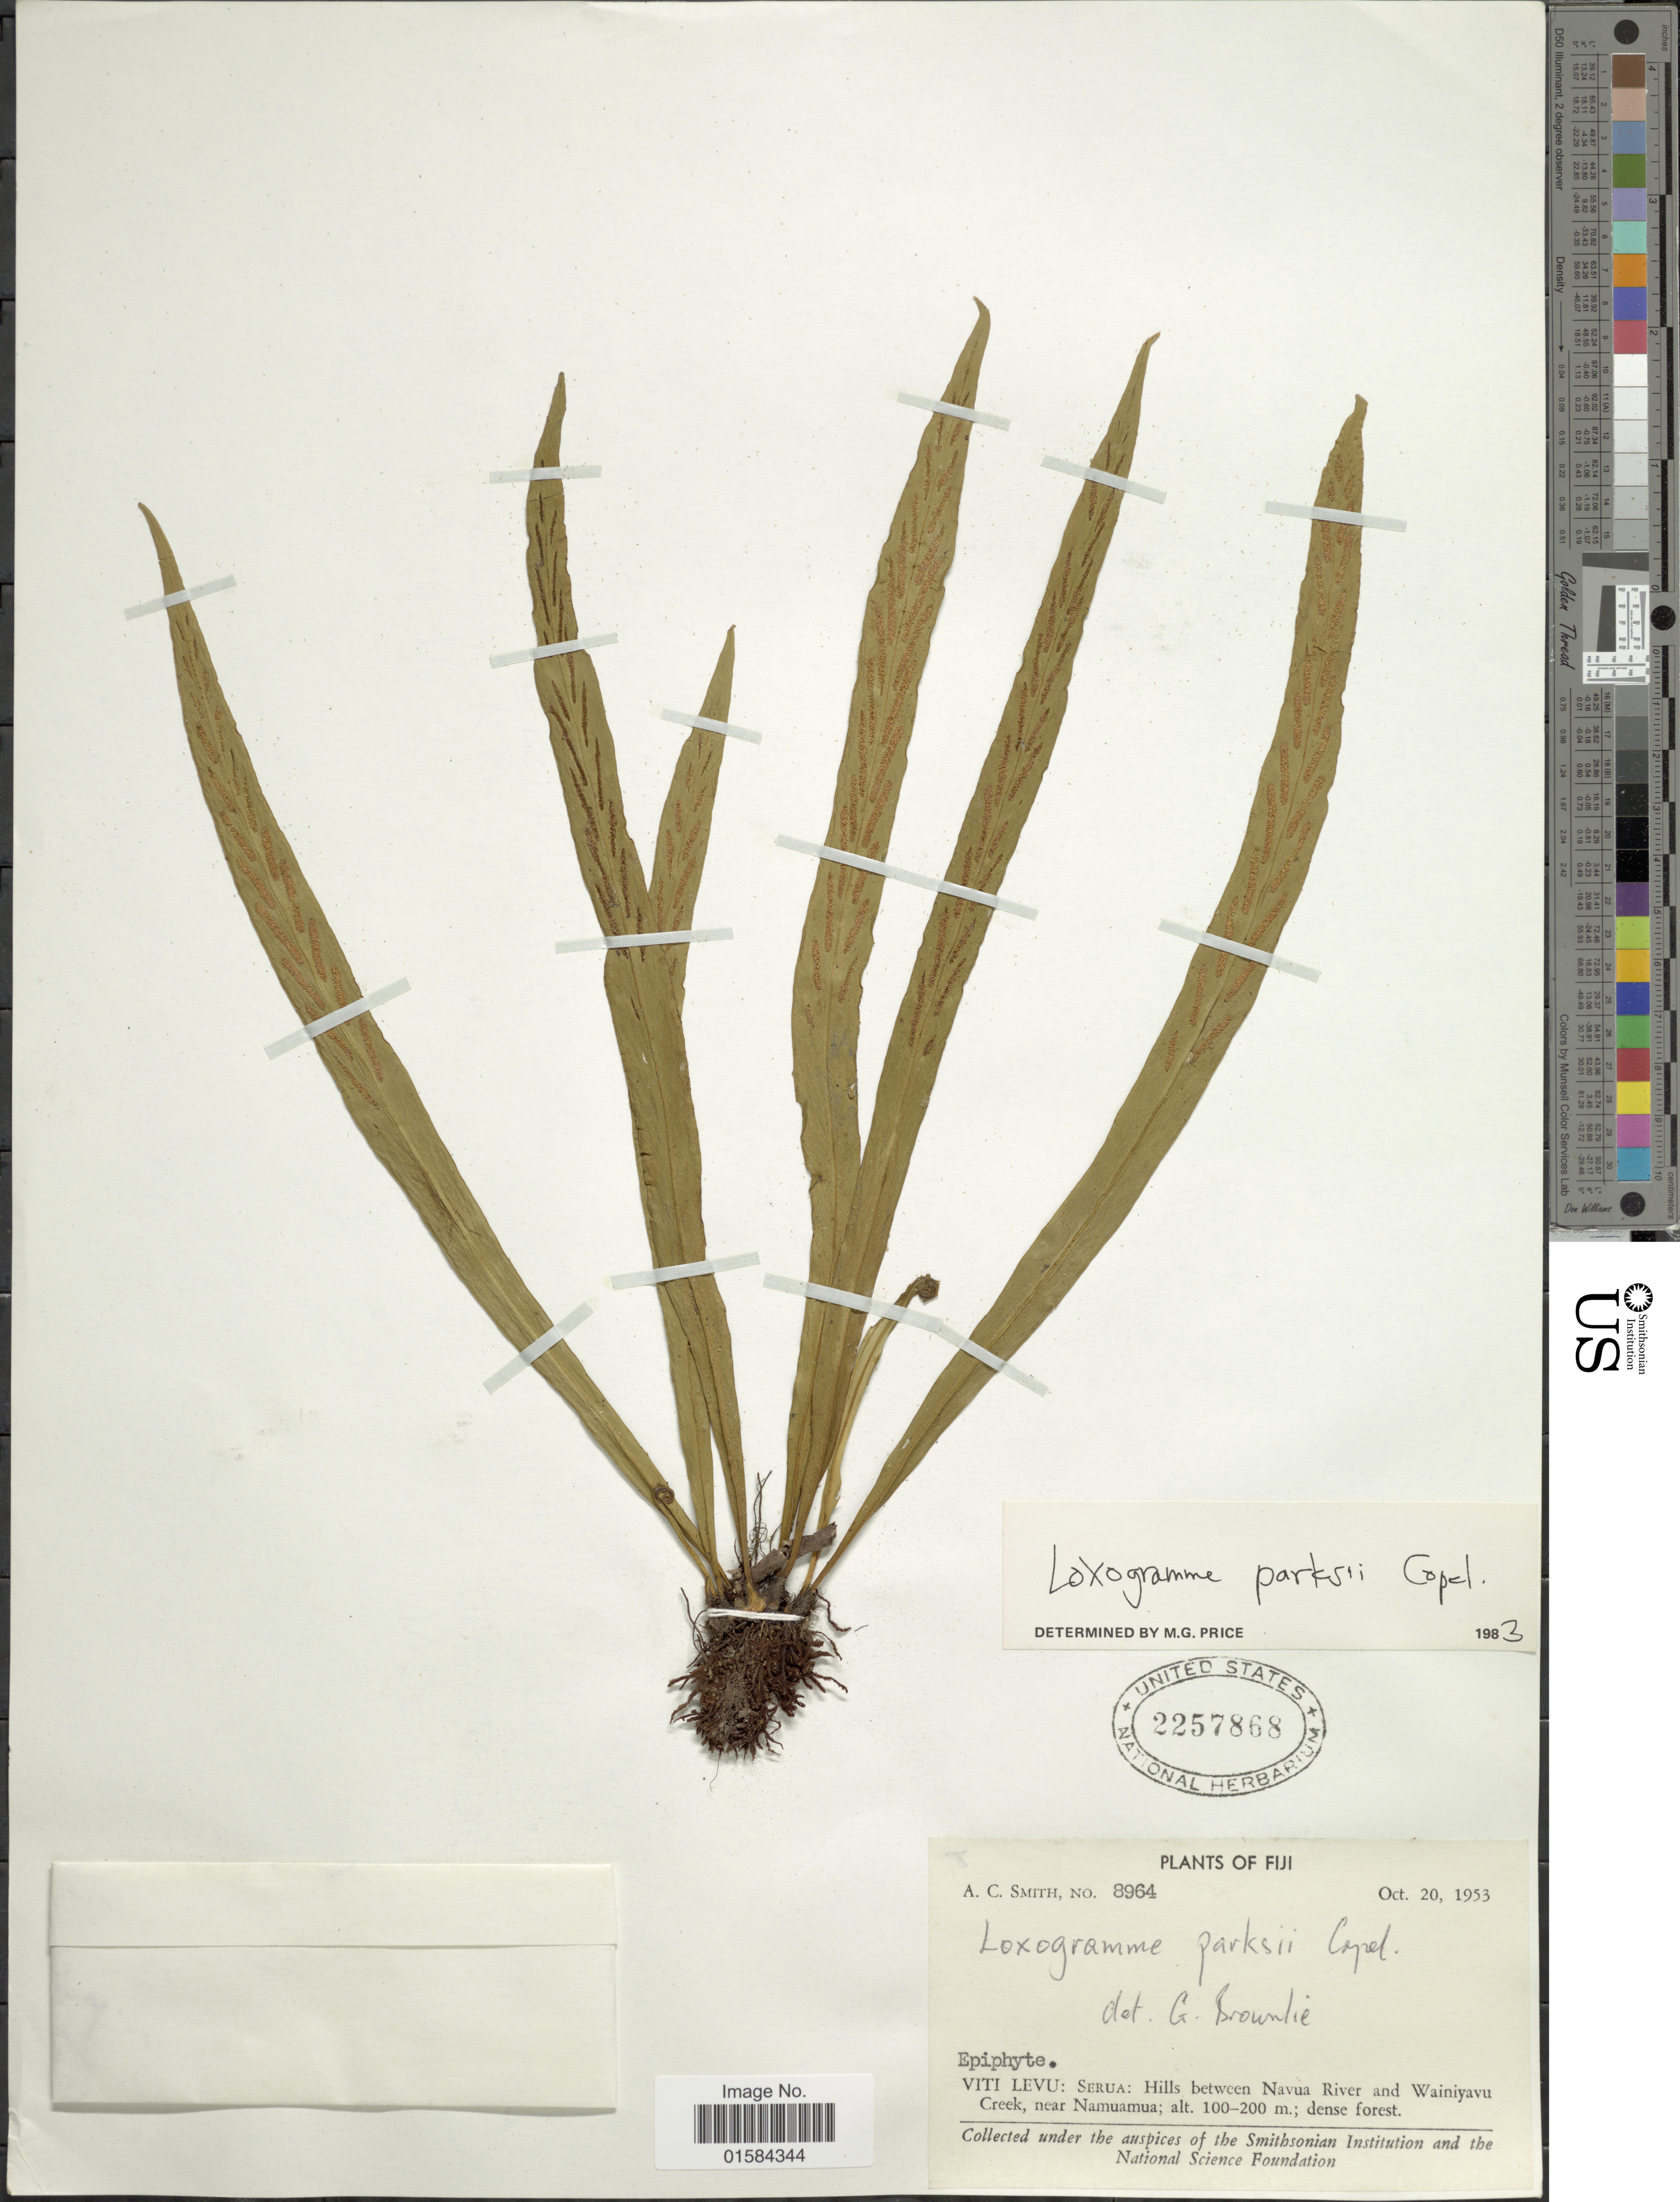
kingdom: Plantae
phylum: Tracheophyta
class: Polypodiopsida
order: Polypodiales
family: Polypodiaceae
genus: Loxogramme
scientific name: Loxogramme parksii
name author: Copel.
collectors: A. C. Smith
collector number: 8964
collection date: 1953-10-20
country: Fiji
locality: Viti Levu: Serua: Hills between Navua River and Wainiyavu Creek, near Namuamua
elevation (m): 100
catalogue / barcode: US 2257868